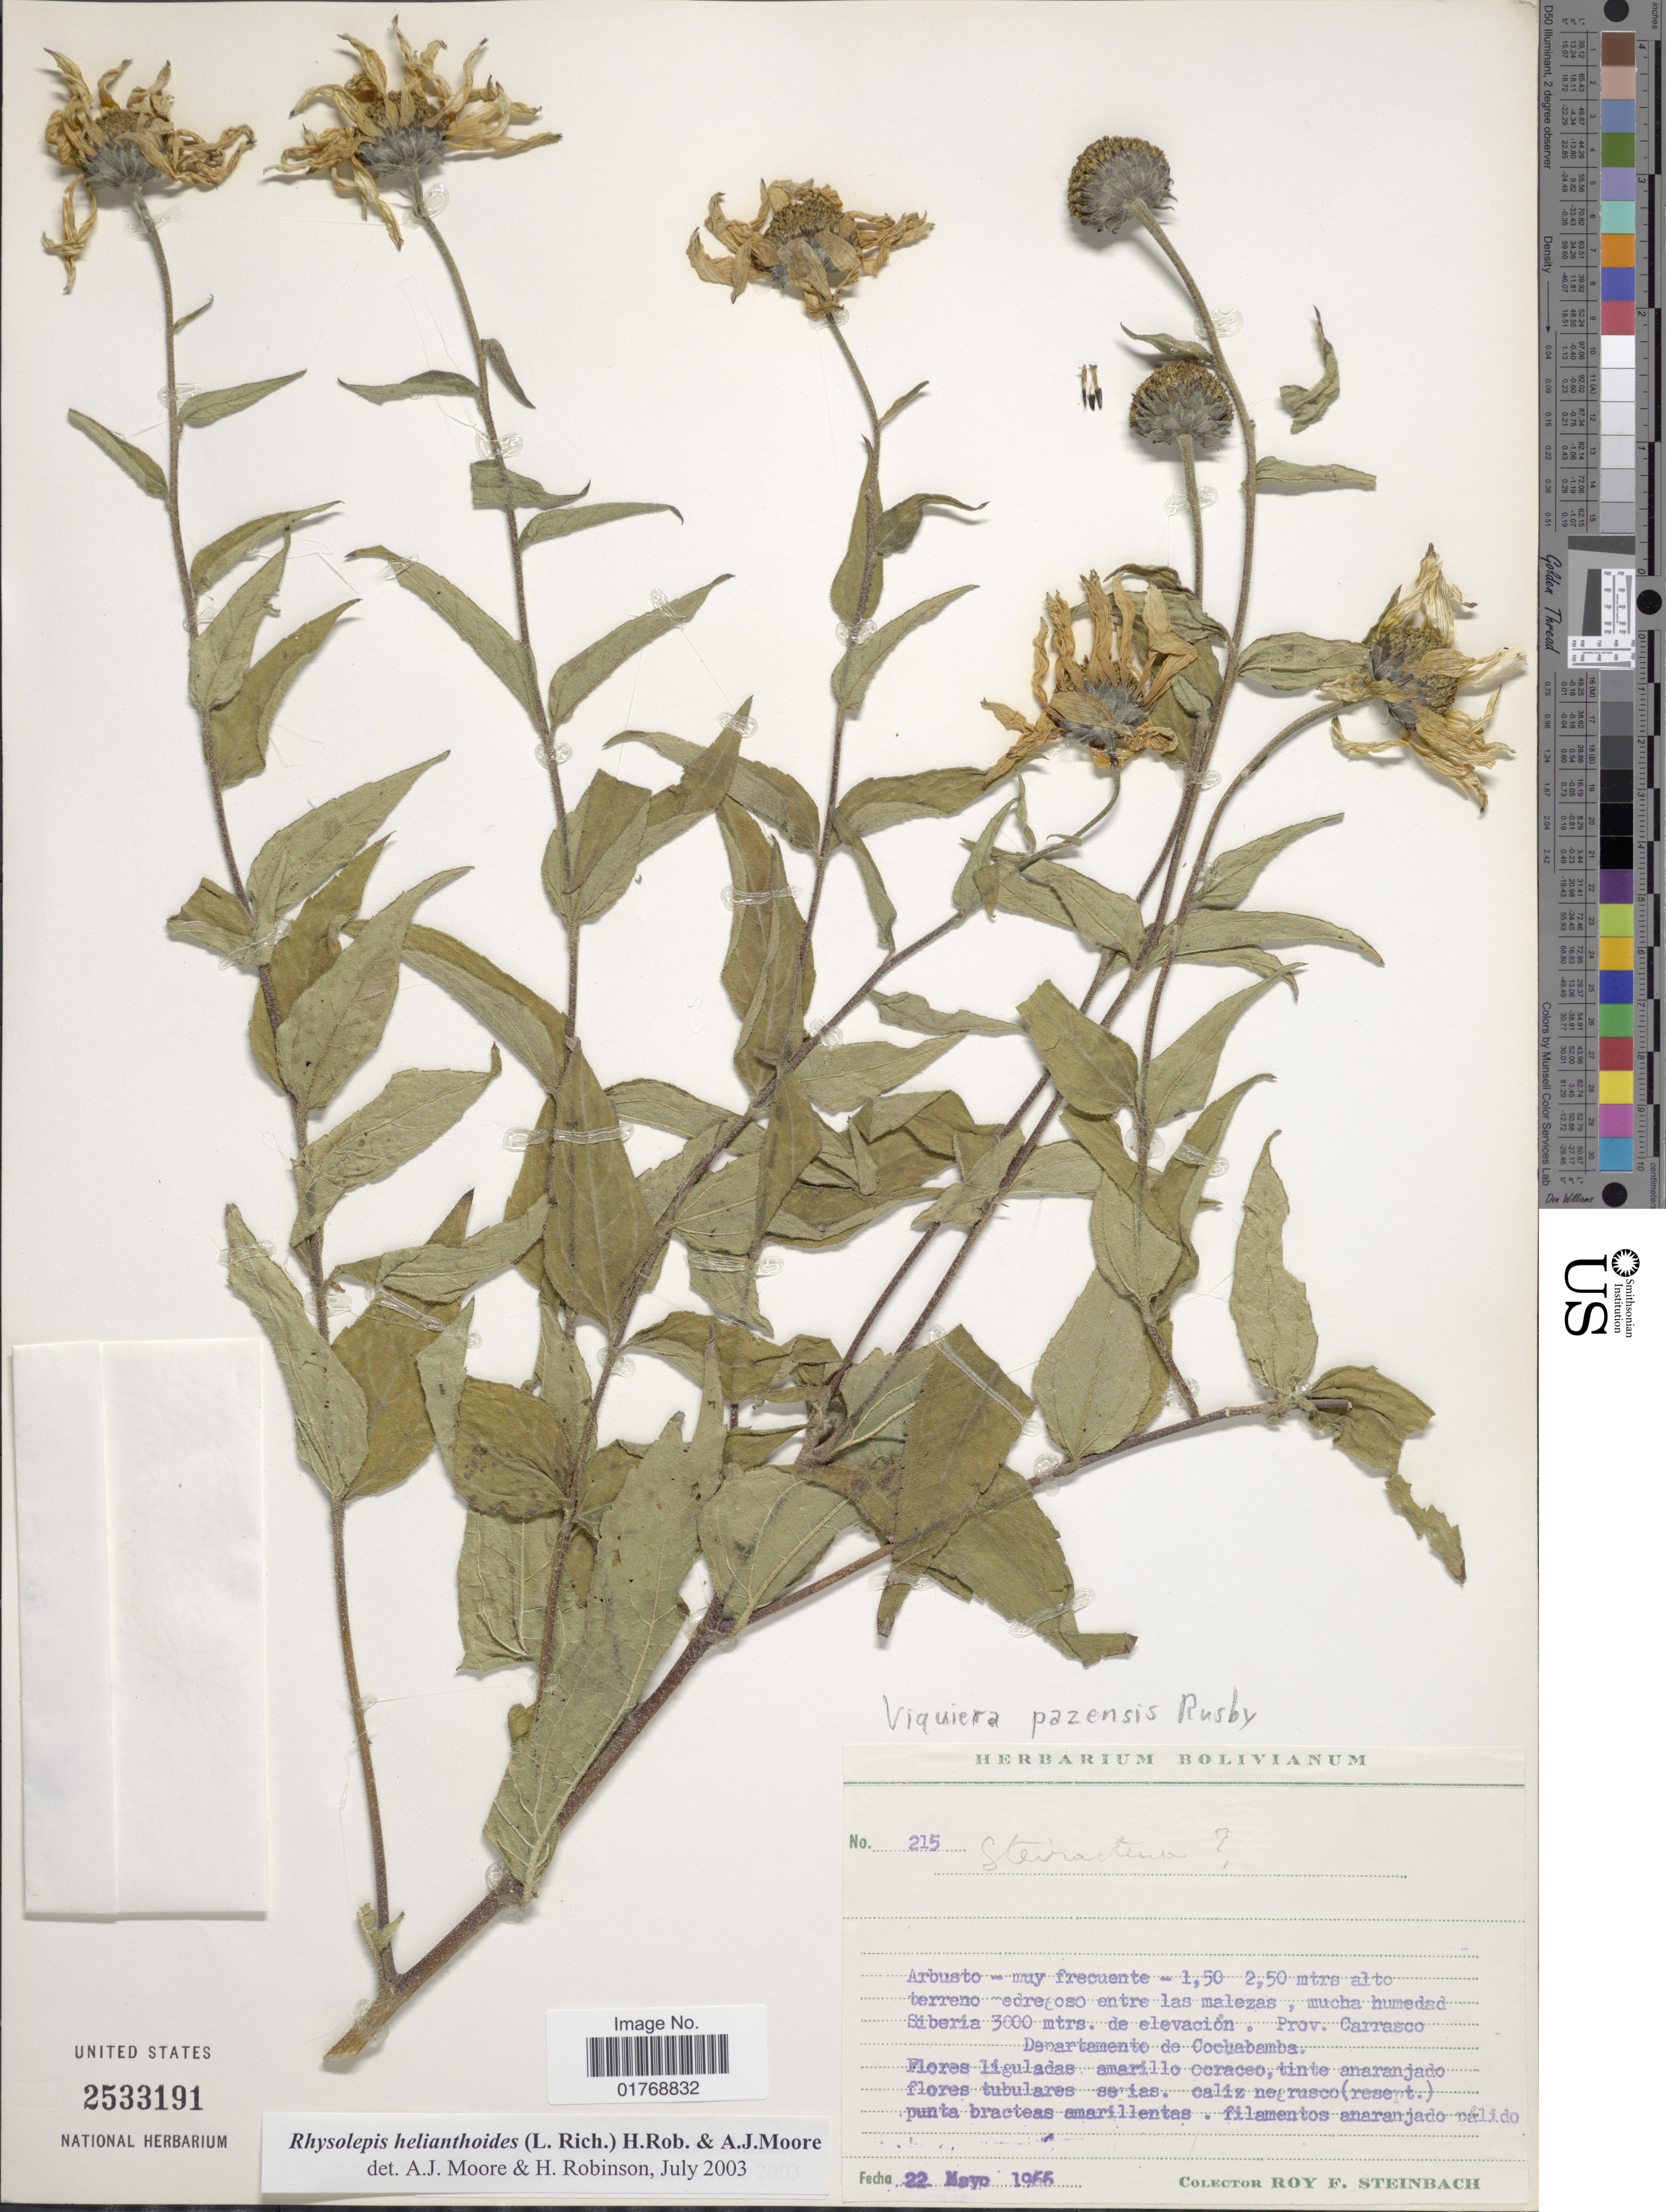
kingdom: Plantae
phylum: Tracheophyta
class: Magnoliopsida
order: Asterales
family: Asteraceae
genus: Viguiera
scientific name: Viguiera procumbens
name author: (Pers.) S.F. Blake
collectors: R. F. Steinbach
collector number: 215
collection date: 1955-05-22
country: Bolivia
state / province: Cochabamba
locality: Prov. Carrasco. Departamento de Cochabamba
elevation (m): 3000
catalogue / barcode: US 2533191